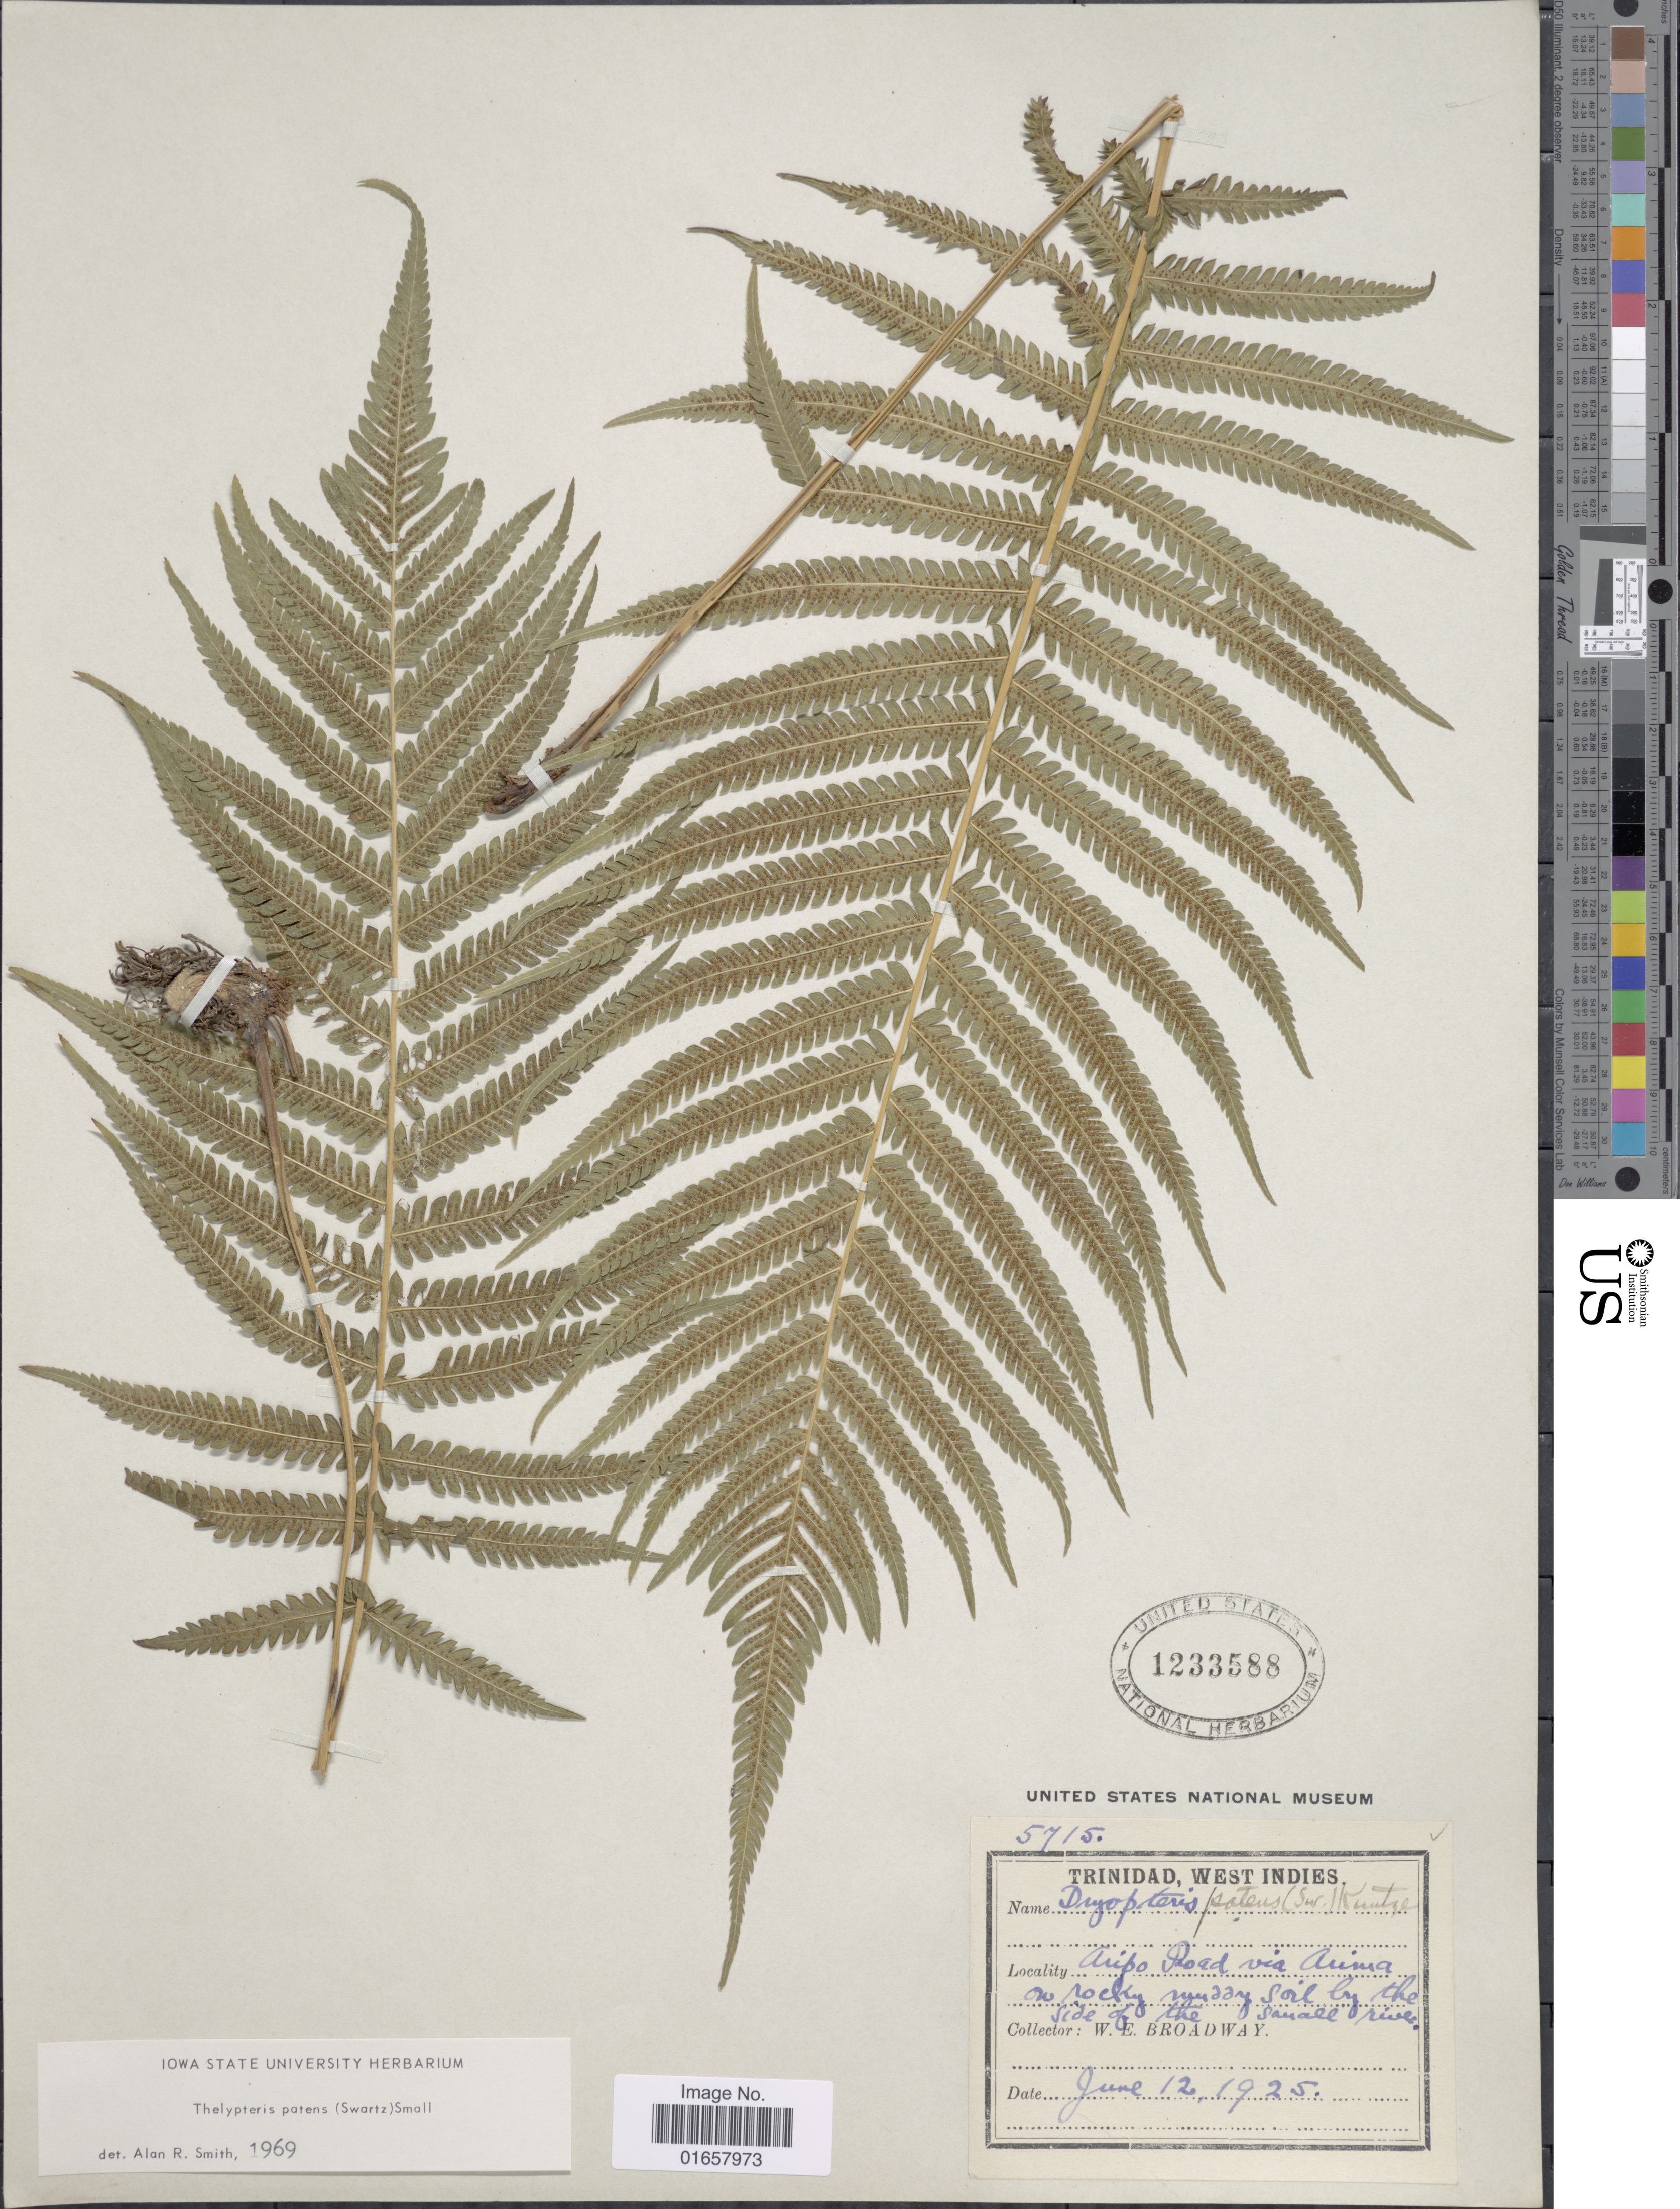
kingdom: Plantae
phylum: Tracheophyta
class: Polypodiopsida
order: Polypodiales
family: Thelypteridaceae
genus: Christella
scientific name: Christella patens var. patens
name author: (Sw.) Holttum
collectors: W. E. Broadway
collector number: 5715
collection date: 1925-06-12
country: Trinidad and Tobago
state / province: Trinidad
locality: West Indies, Aripo road via Arima on rocky muddy soil by the side of the small river.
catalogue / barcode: US 1233588